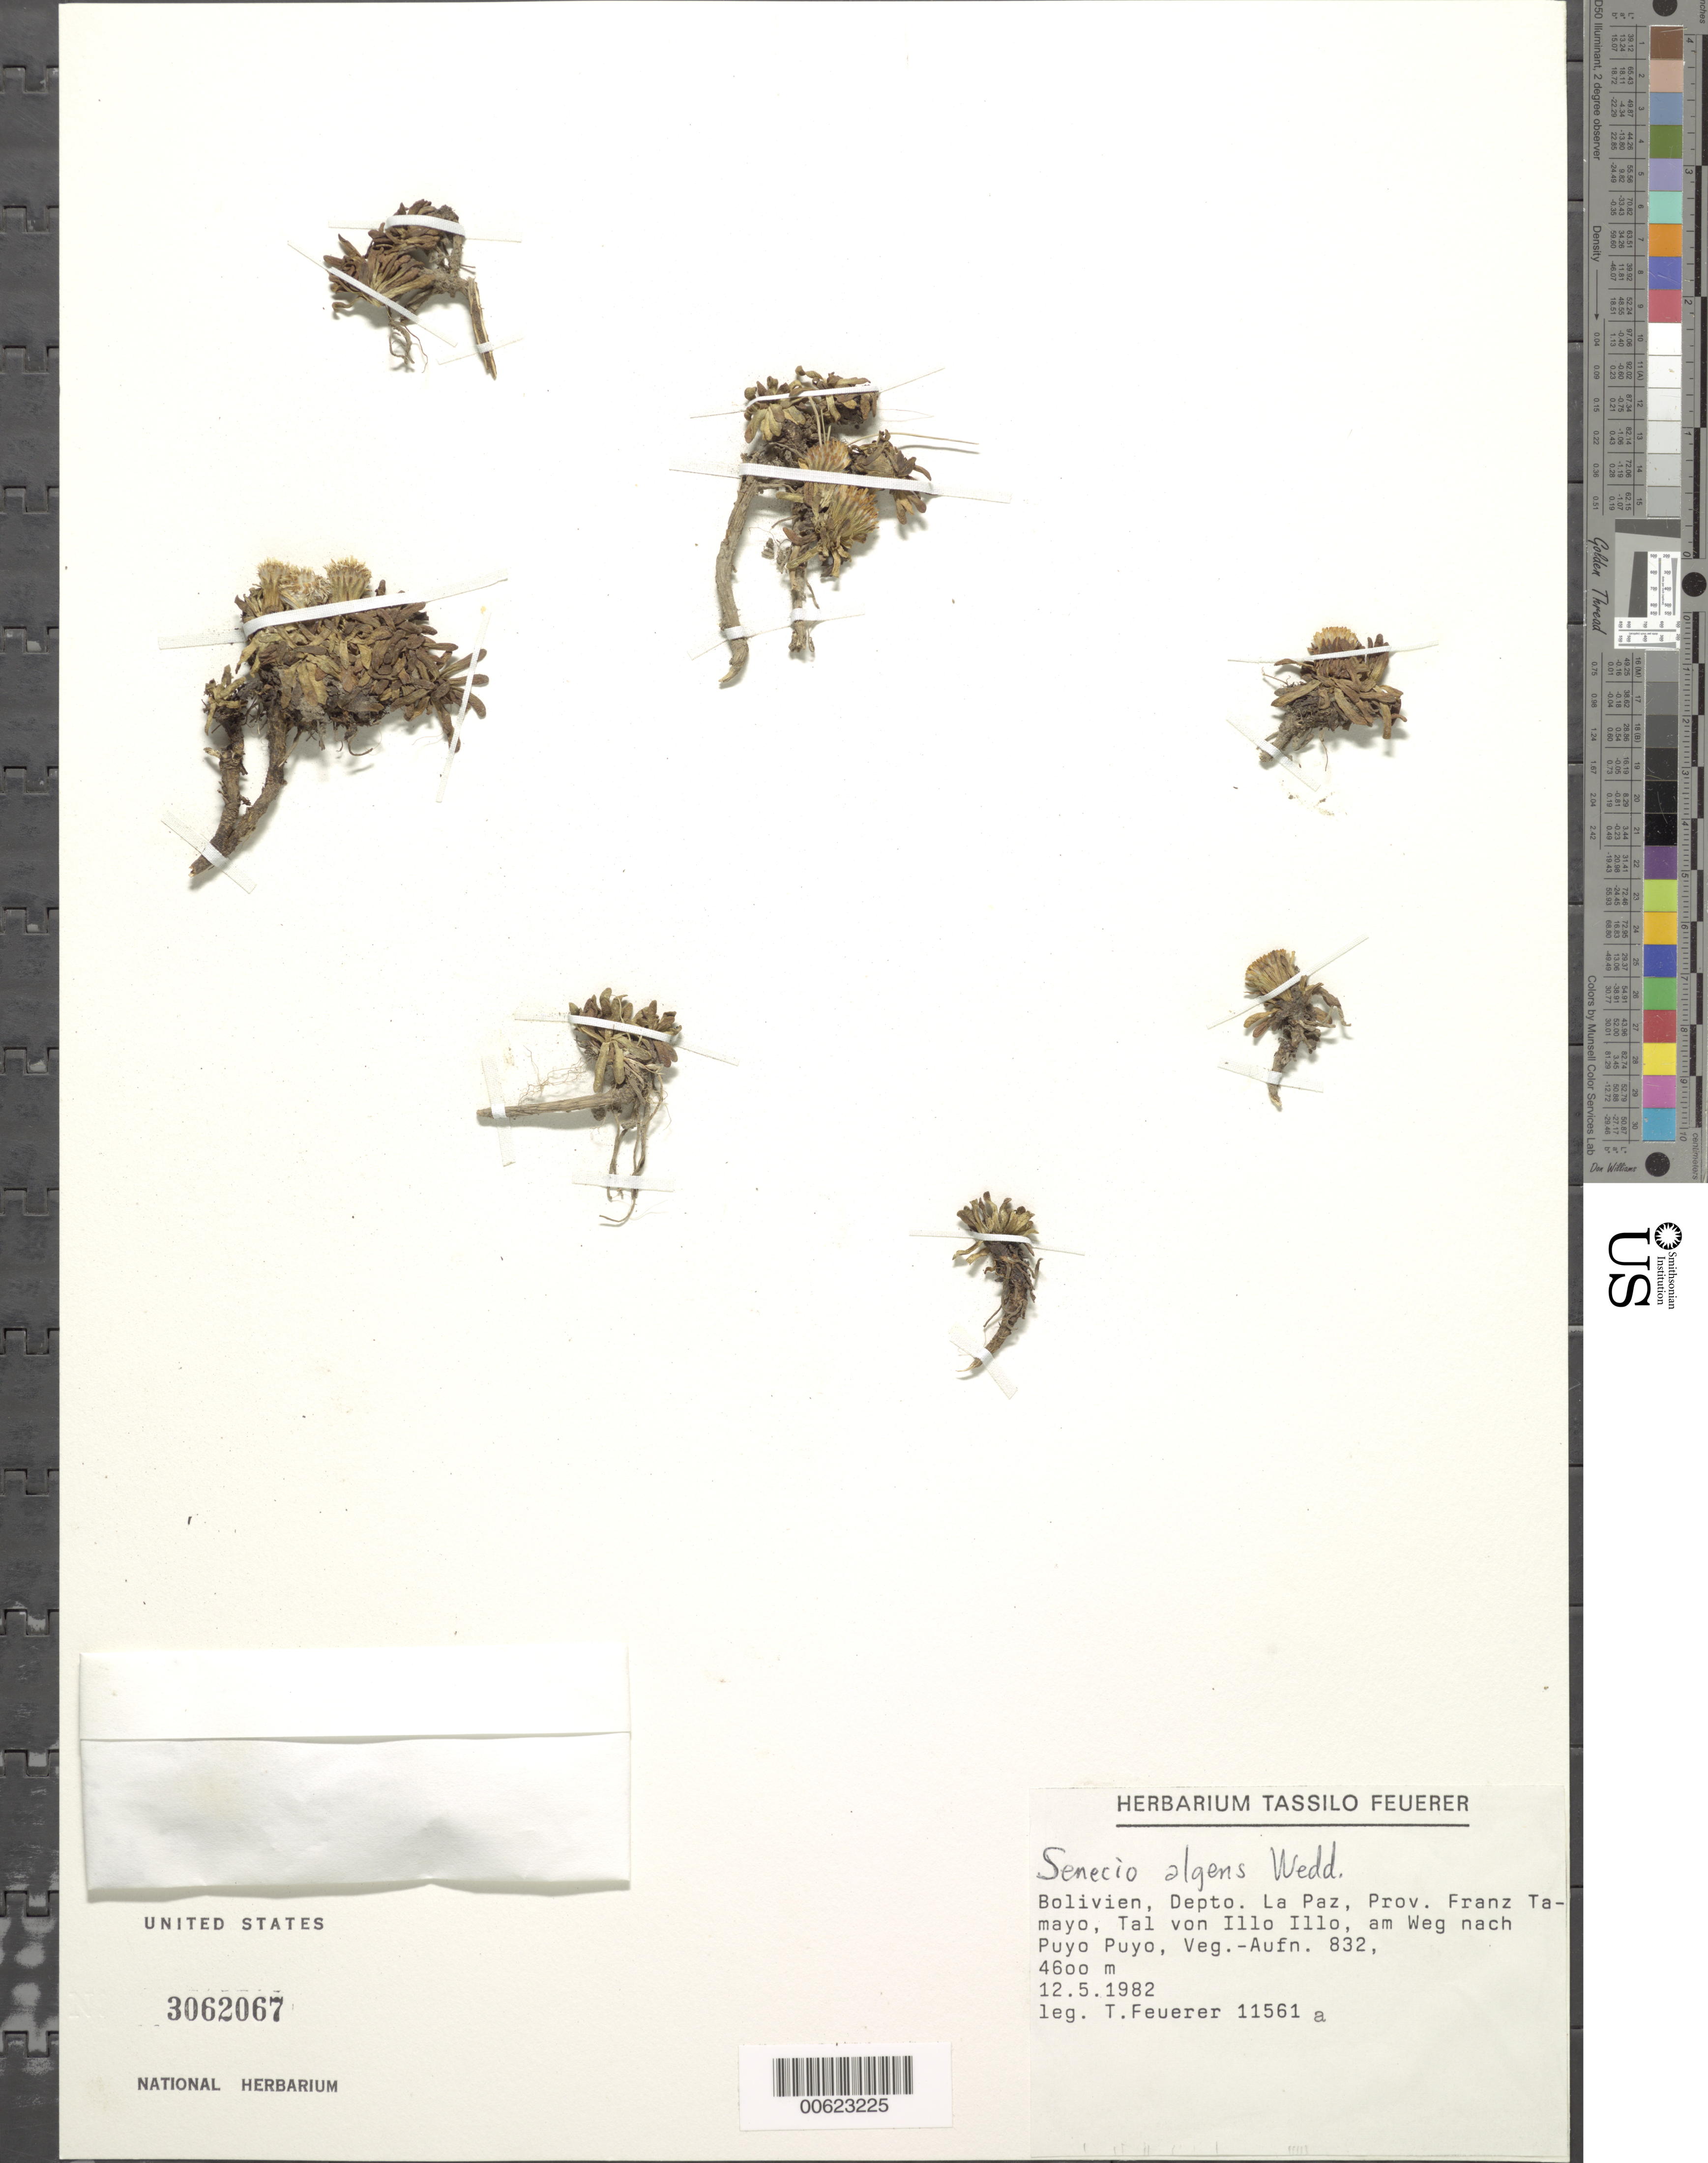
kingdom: Plantae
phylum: Tracheophyta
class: Magnoliopsida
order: Asterales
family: Asteraceae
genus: Senecio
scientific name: Senecio gamolepis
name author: Cabrera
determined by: Calvo, Joel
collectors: T. Feuerer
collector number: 11561a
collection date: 1982-05-12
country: Bolivia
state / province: La Paz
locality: Prov. Franz Tamayo, Tal von Illo Illo, am Weg nach Puyo Puyo.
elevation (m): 4600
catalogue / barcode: US 3062067